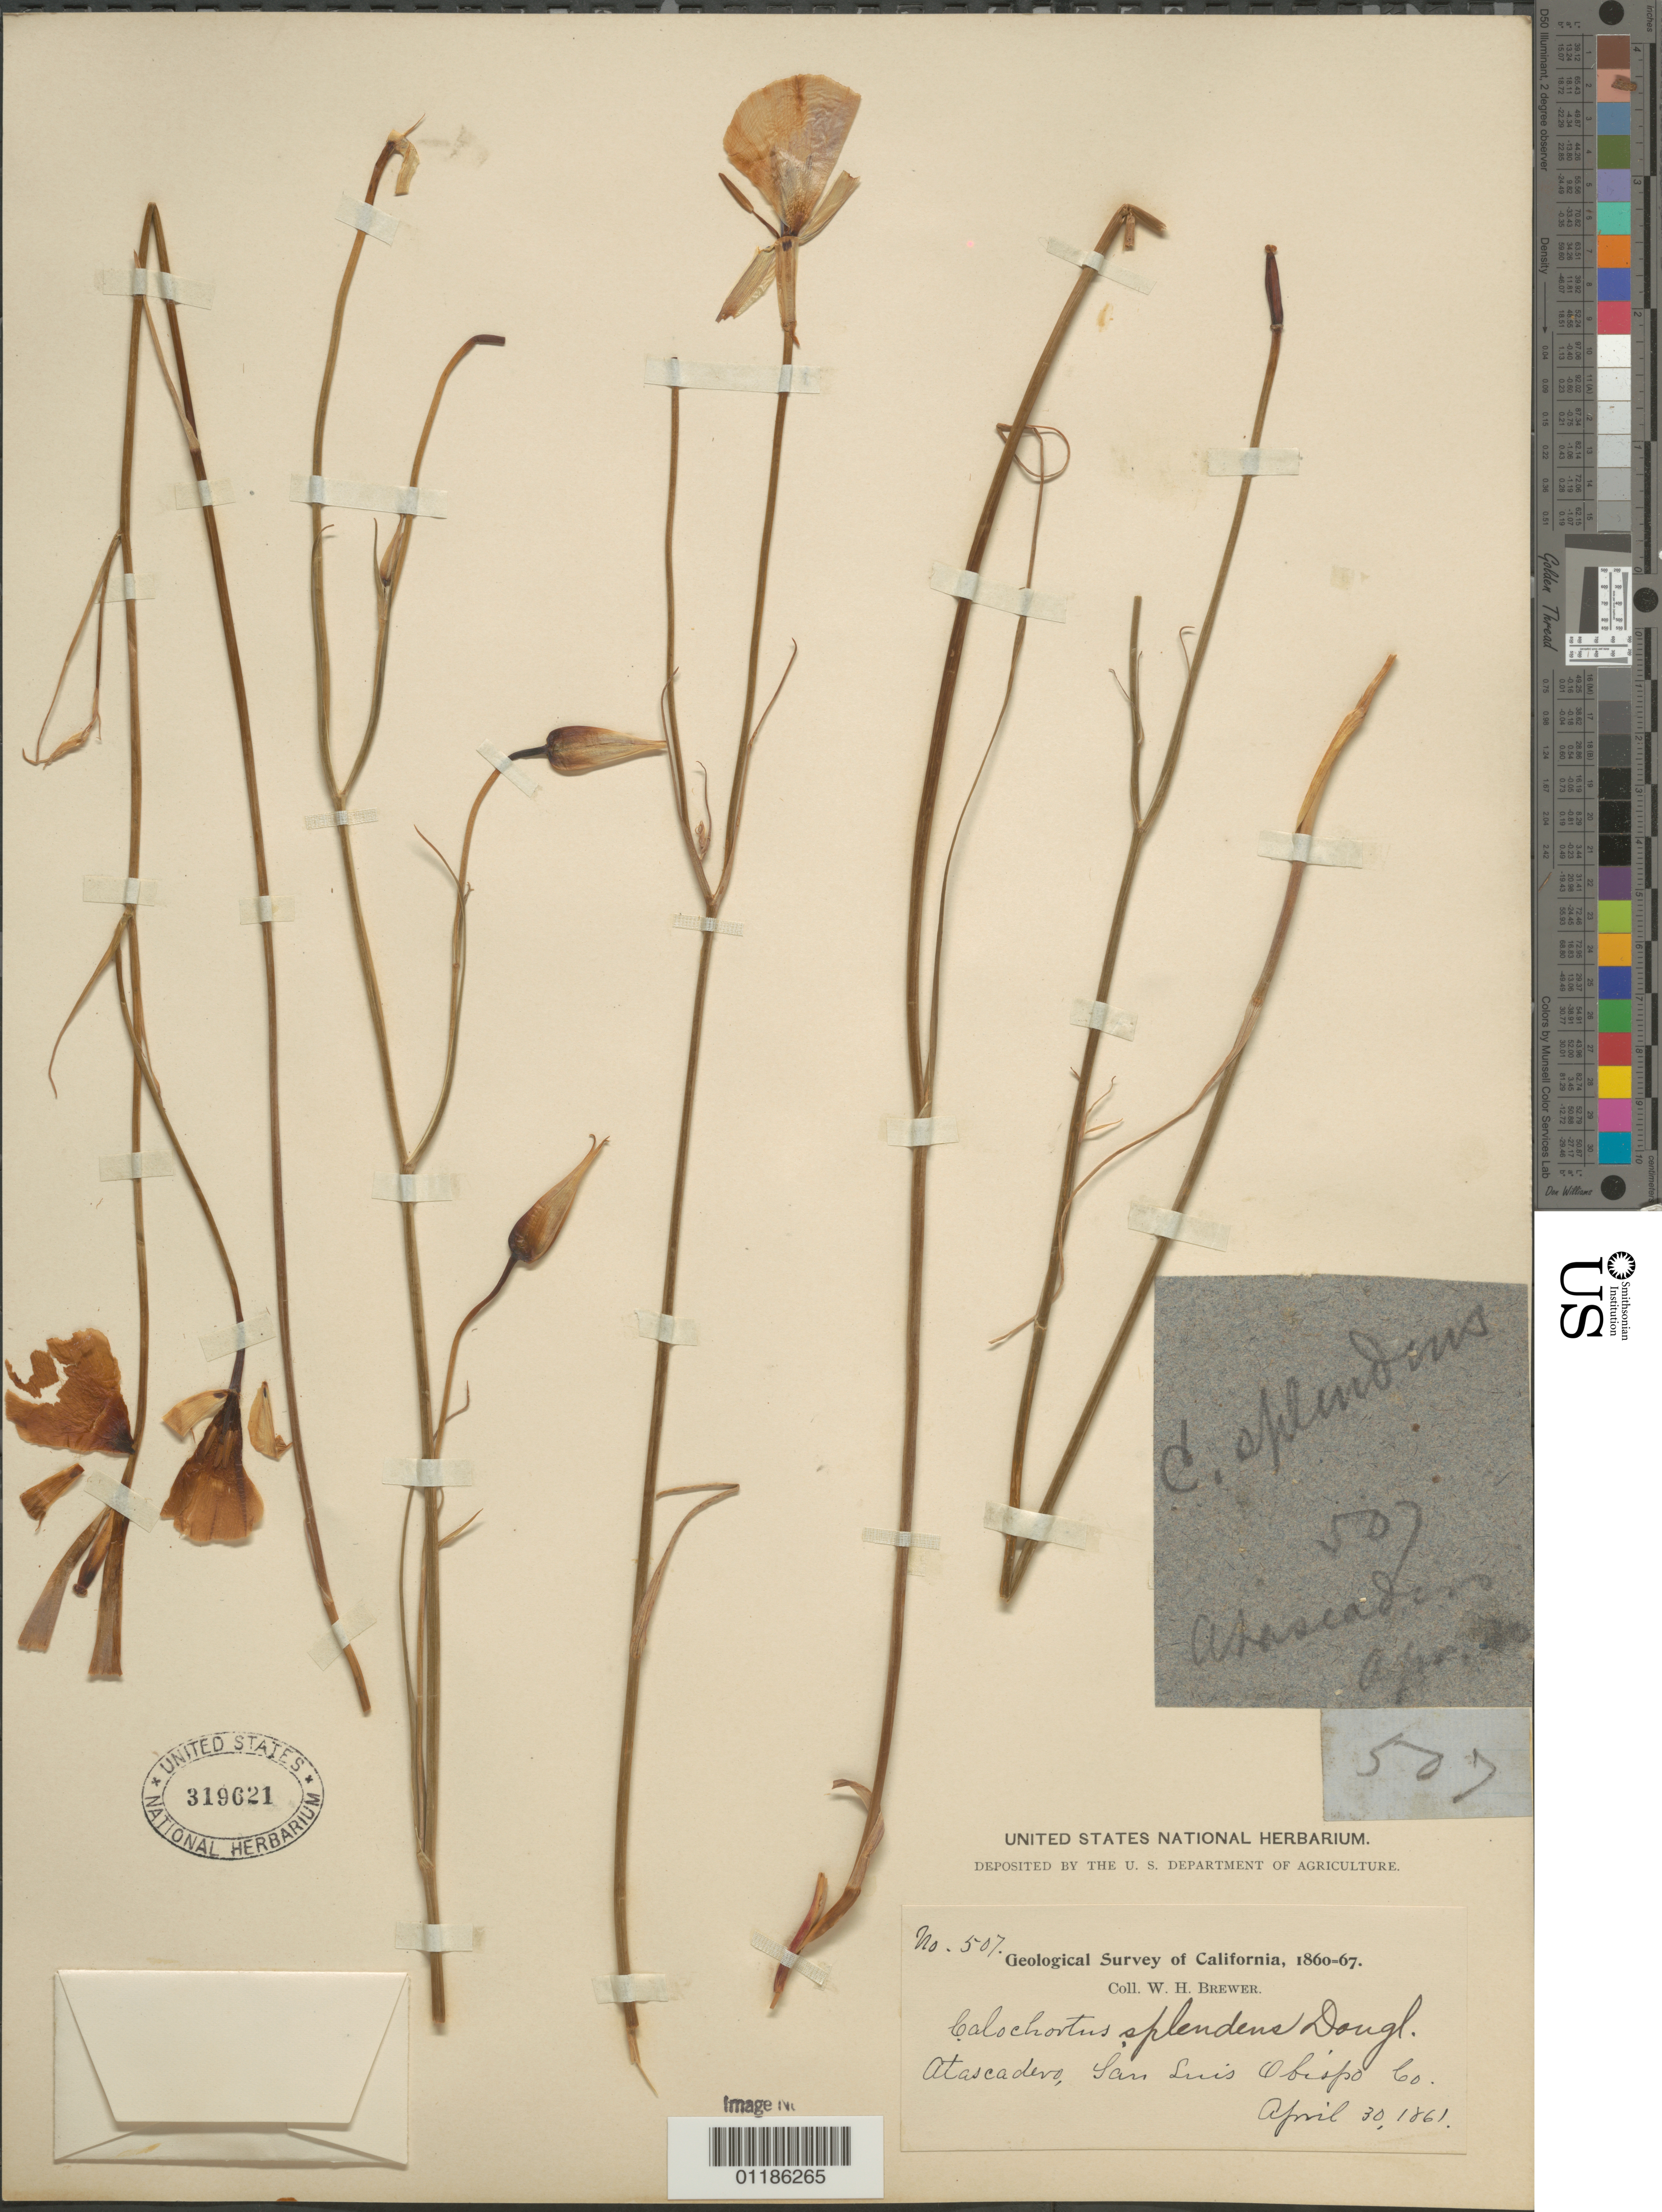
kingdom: Plantae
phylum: Tracheophyta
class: Liliopsida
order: Liliales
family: Liliaceae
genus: Calochortus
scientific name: Calochortus splendens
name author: Douglas ex Benth.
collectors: W. H. Brewer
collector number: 507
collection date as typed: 30 Apr 1861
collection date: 1861-04-30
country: United States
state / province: California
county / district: San Luis Obispo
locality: Atascadero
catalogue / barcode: US 319621